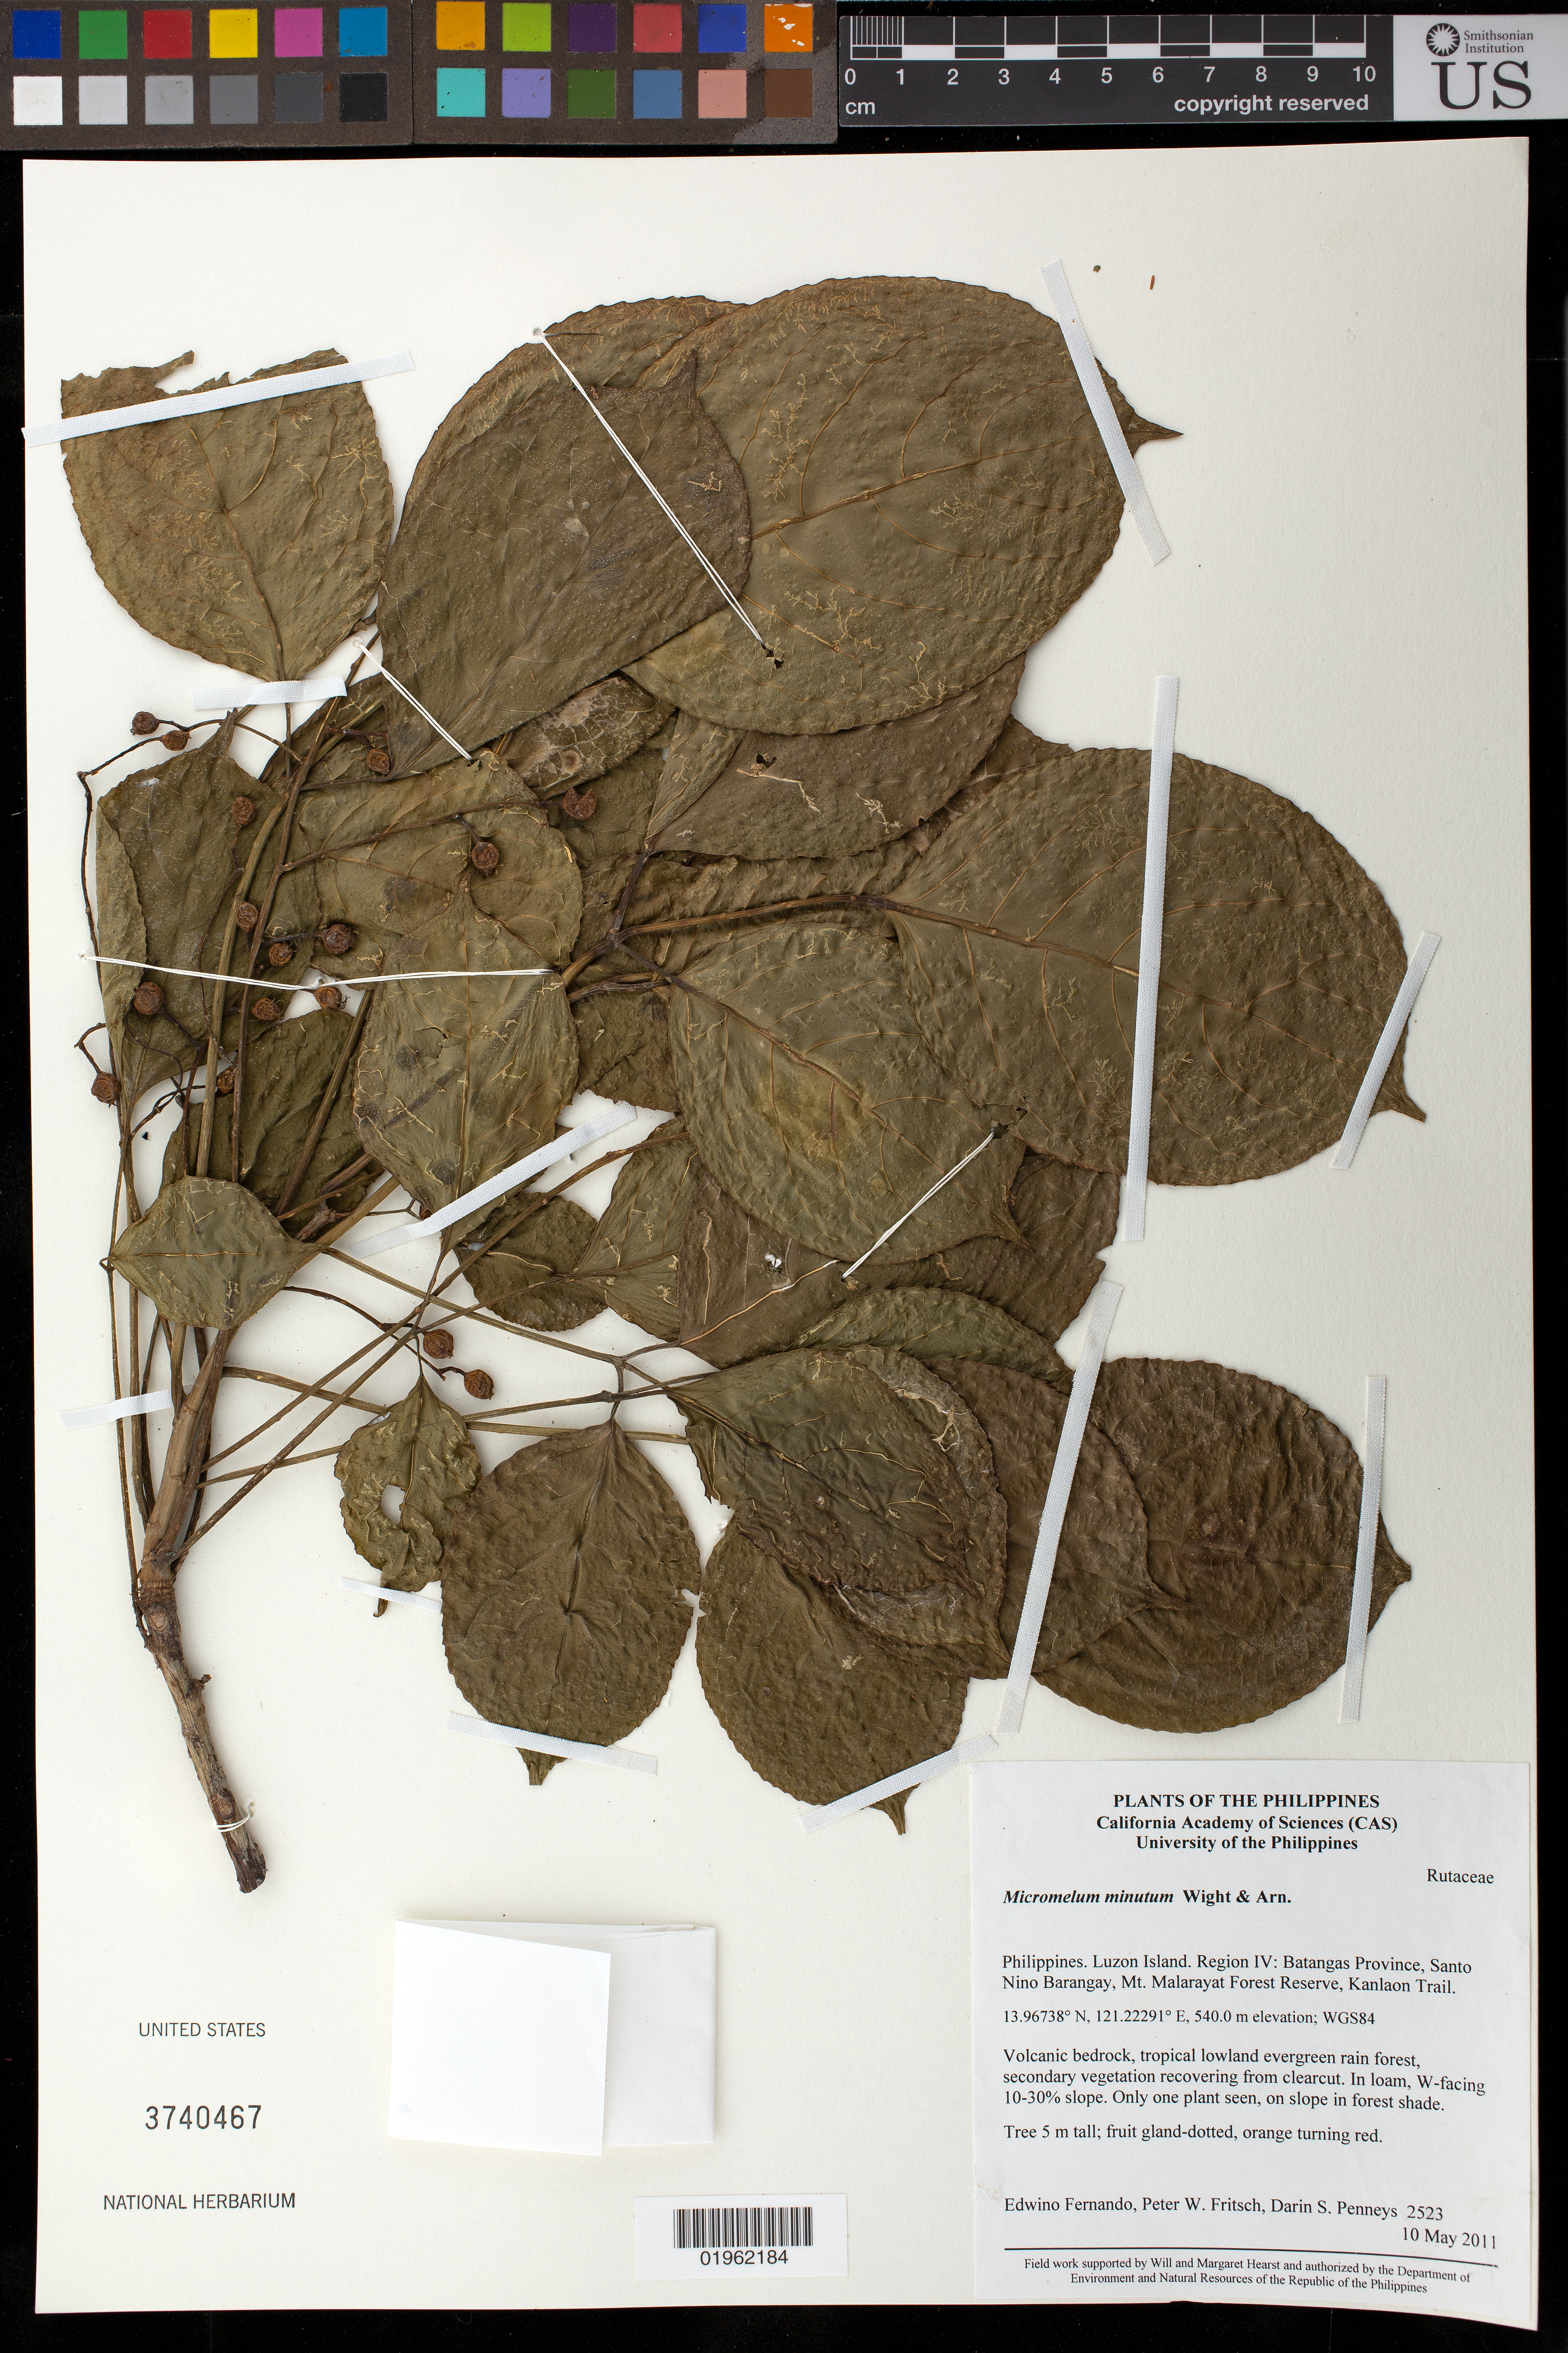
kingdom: Plantae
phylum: Tracheophyta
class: Magnoliopsida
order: Sapindales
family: Rutaceae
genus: Micromelum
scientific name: Micromelum minutum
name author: (G. Forst.) Wight & Arn.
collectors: E. Fernando, P. W. Fritsch & D. S. Penneys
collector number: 2523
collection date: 2011-05-10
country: Philippines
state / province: Calabarzon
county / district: Batangas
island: Luzon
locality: Luzon Island. Region IV: Batangas Province, Santa Nino Barangay, Mt. Malarayat Forest Reserve, Kanlaon Trail.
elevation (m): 540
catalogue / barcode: US 3740467